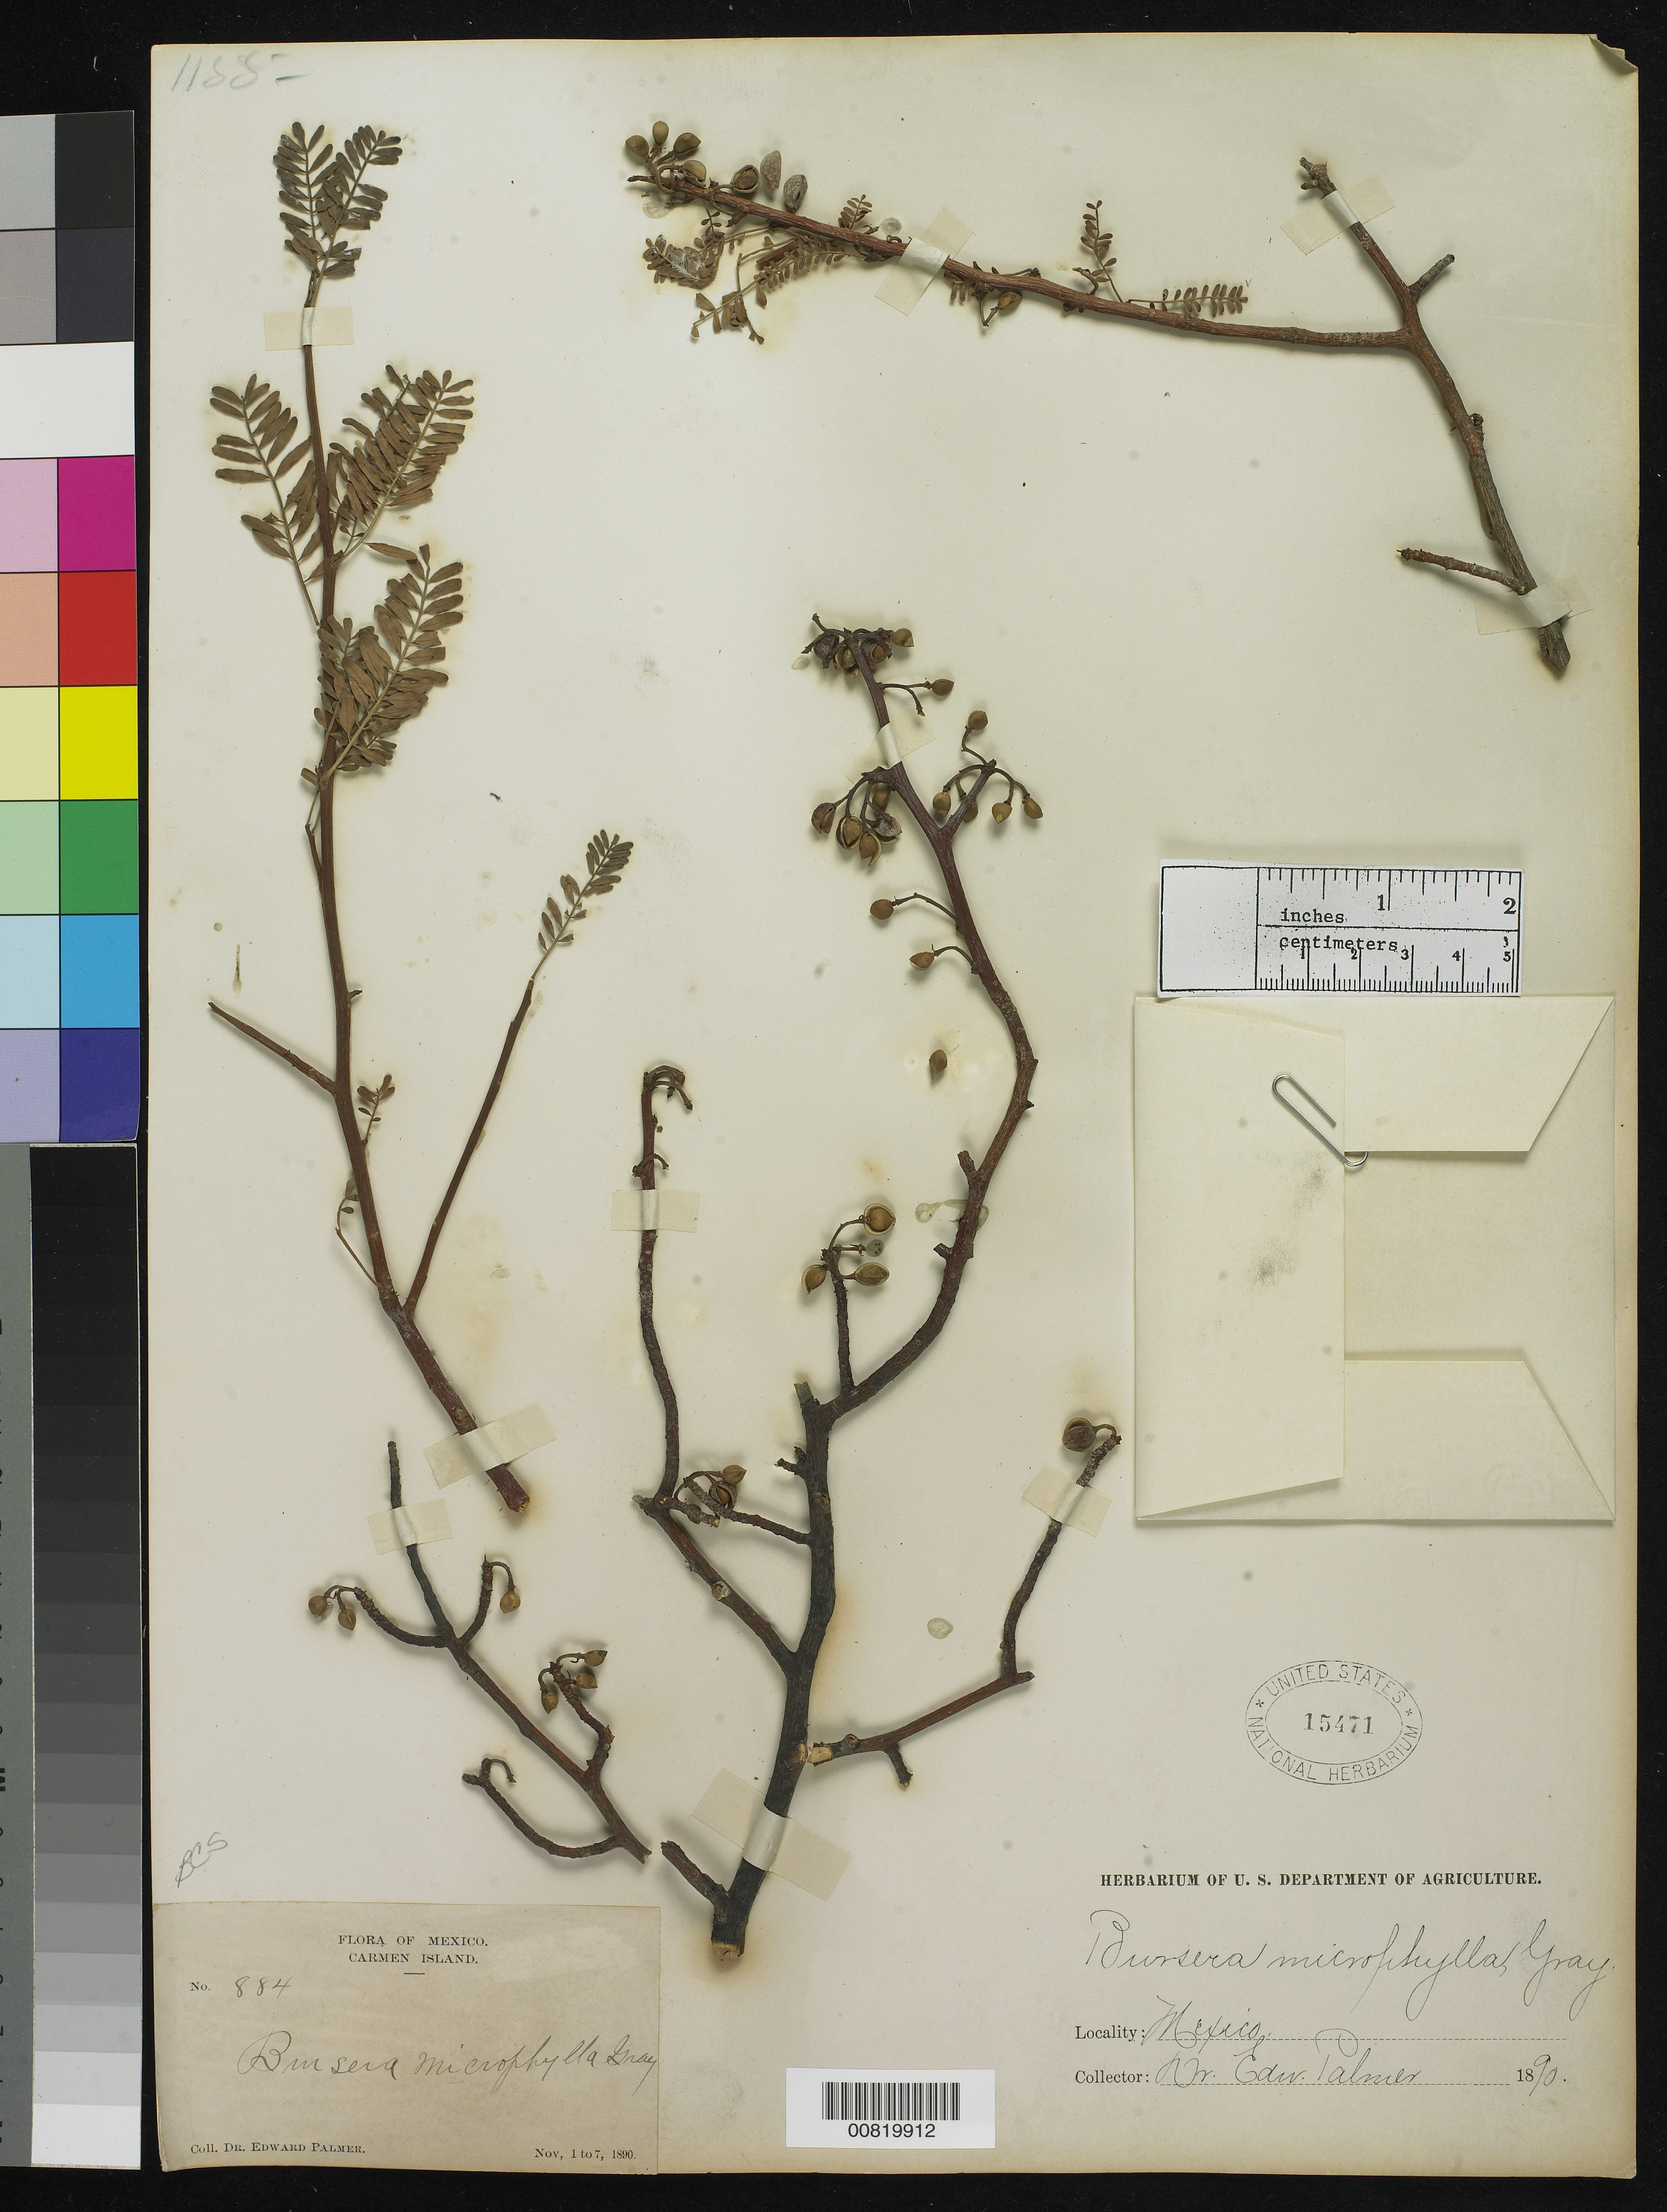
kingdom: Plantae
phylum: Tracheophyta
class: Magnoliopsida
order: Sapindales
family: Burseraceae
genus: Bursera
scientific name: Bursera microphylla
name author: A. Gray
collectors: E. Palmer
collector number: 884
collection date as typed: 01 Nov 1890 to 07 Nov 1890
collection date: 1890-11-01/1890-11-07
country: Mexico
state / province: Baja California Sur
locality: Carmen Island, Baja California Sur.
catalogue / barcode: US 15471